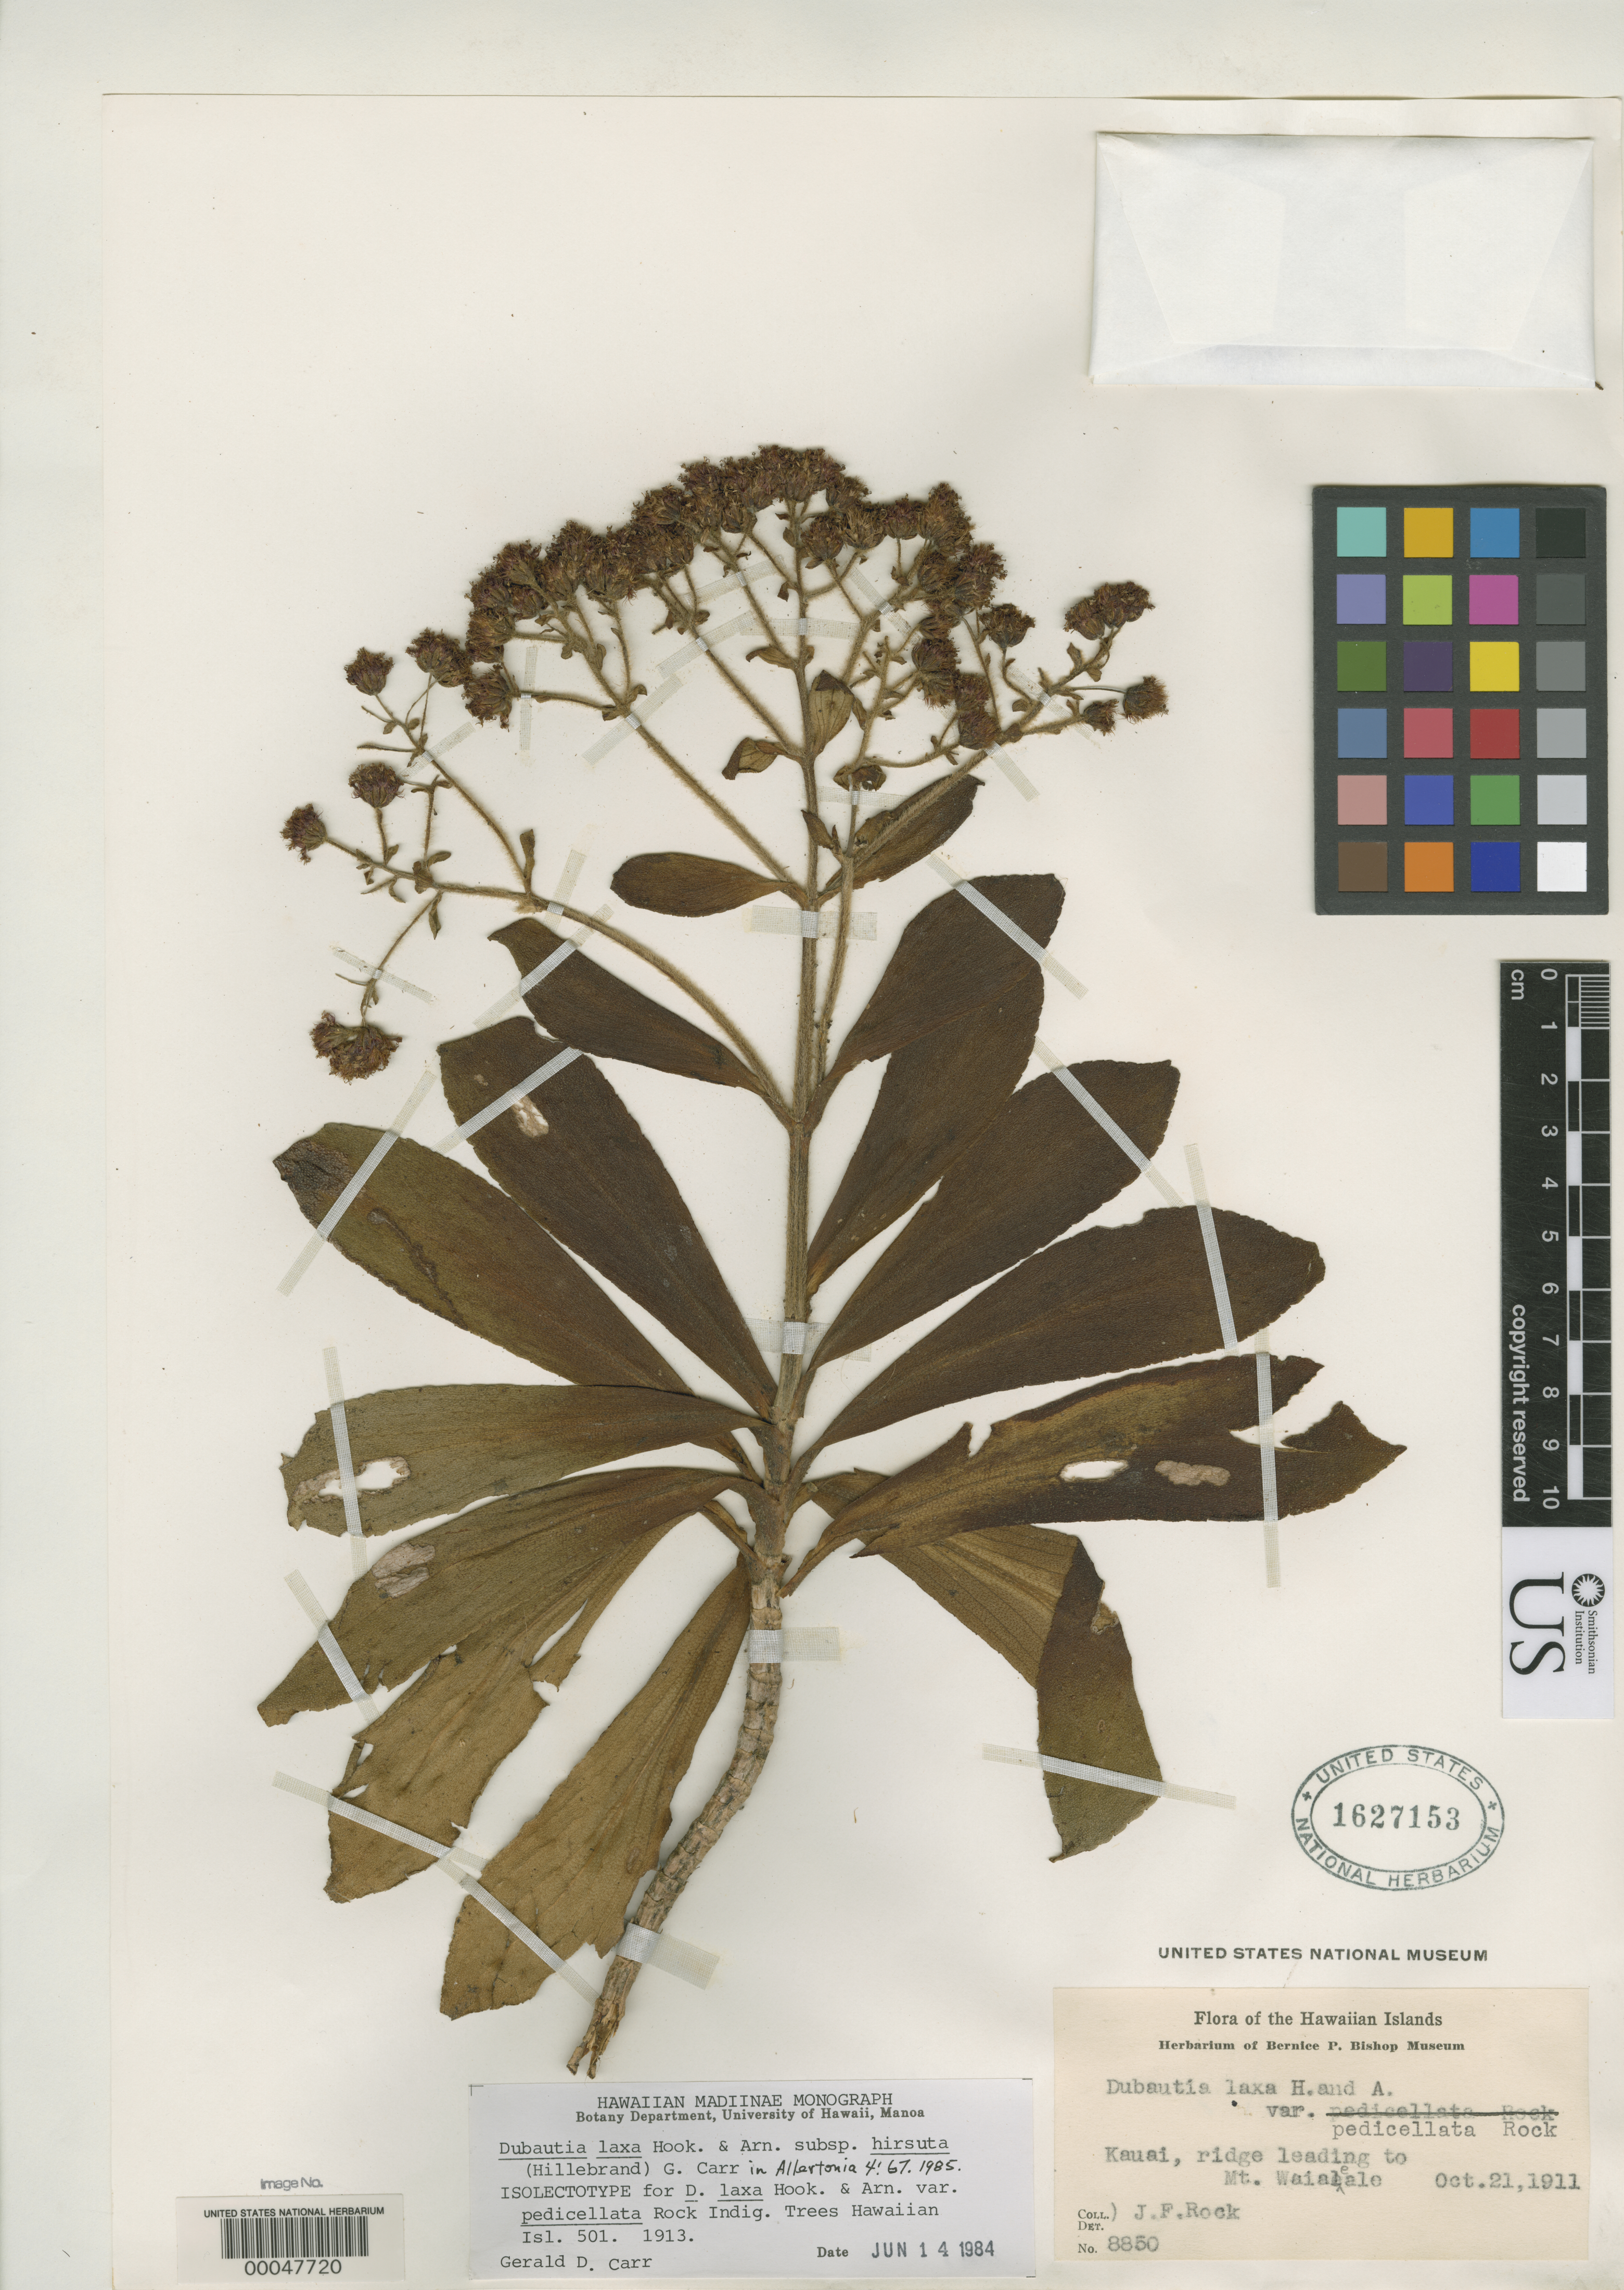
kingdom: Plantae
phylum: Tracheophyta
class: Magnoliopsida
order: Asterales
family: Asteraceae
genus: Dubautia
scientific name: Dubautia laxa subsp. pedicellata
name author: Rock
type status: Isolectotype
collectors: J. F. Rock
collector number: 8850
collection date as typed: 21 Oct 1911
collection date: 1911-10-21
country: United States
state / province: Hawaii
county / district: Kauai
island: Kaua'i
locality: Ridge leading to Mt. Waialeale.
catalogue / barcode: US 1627153